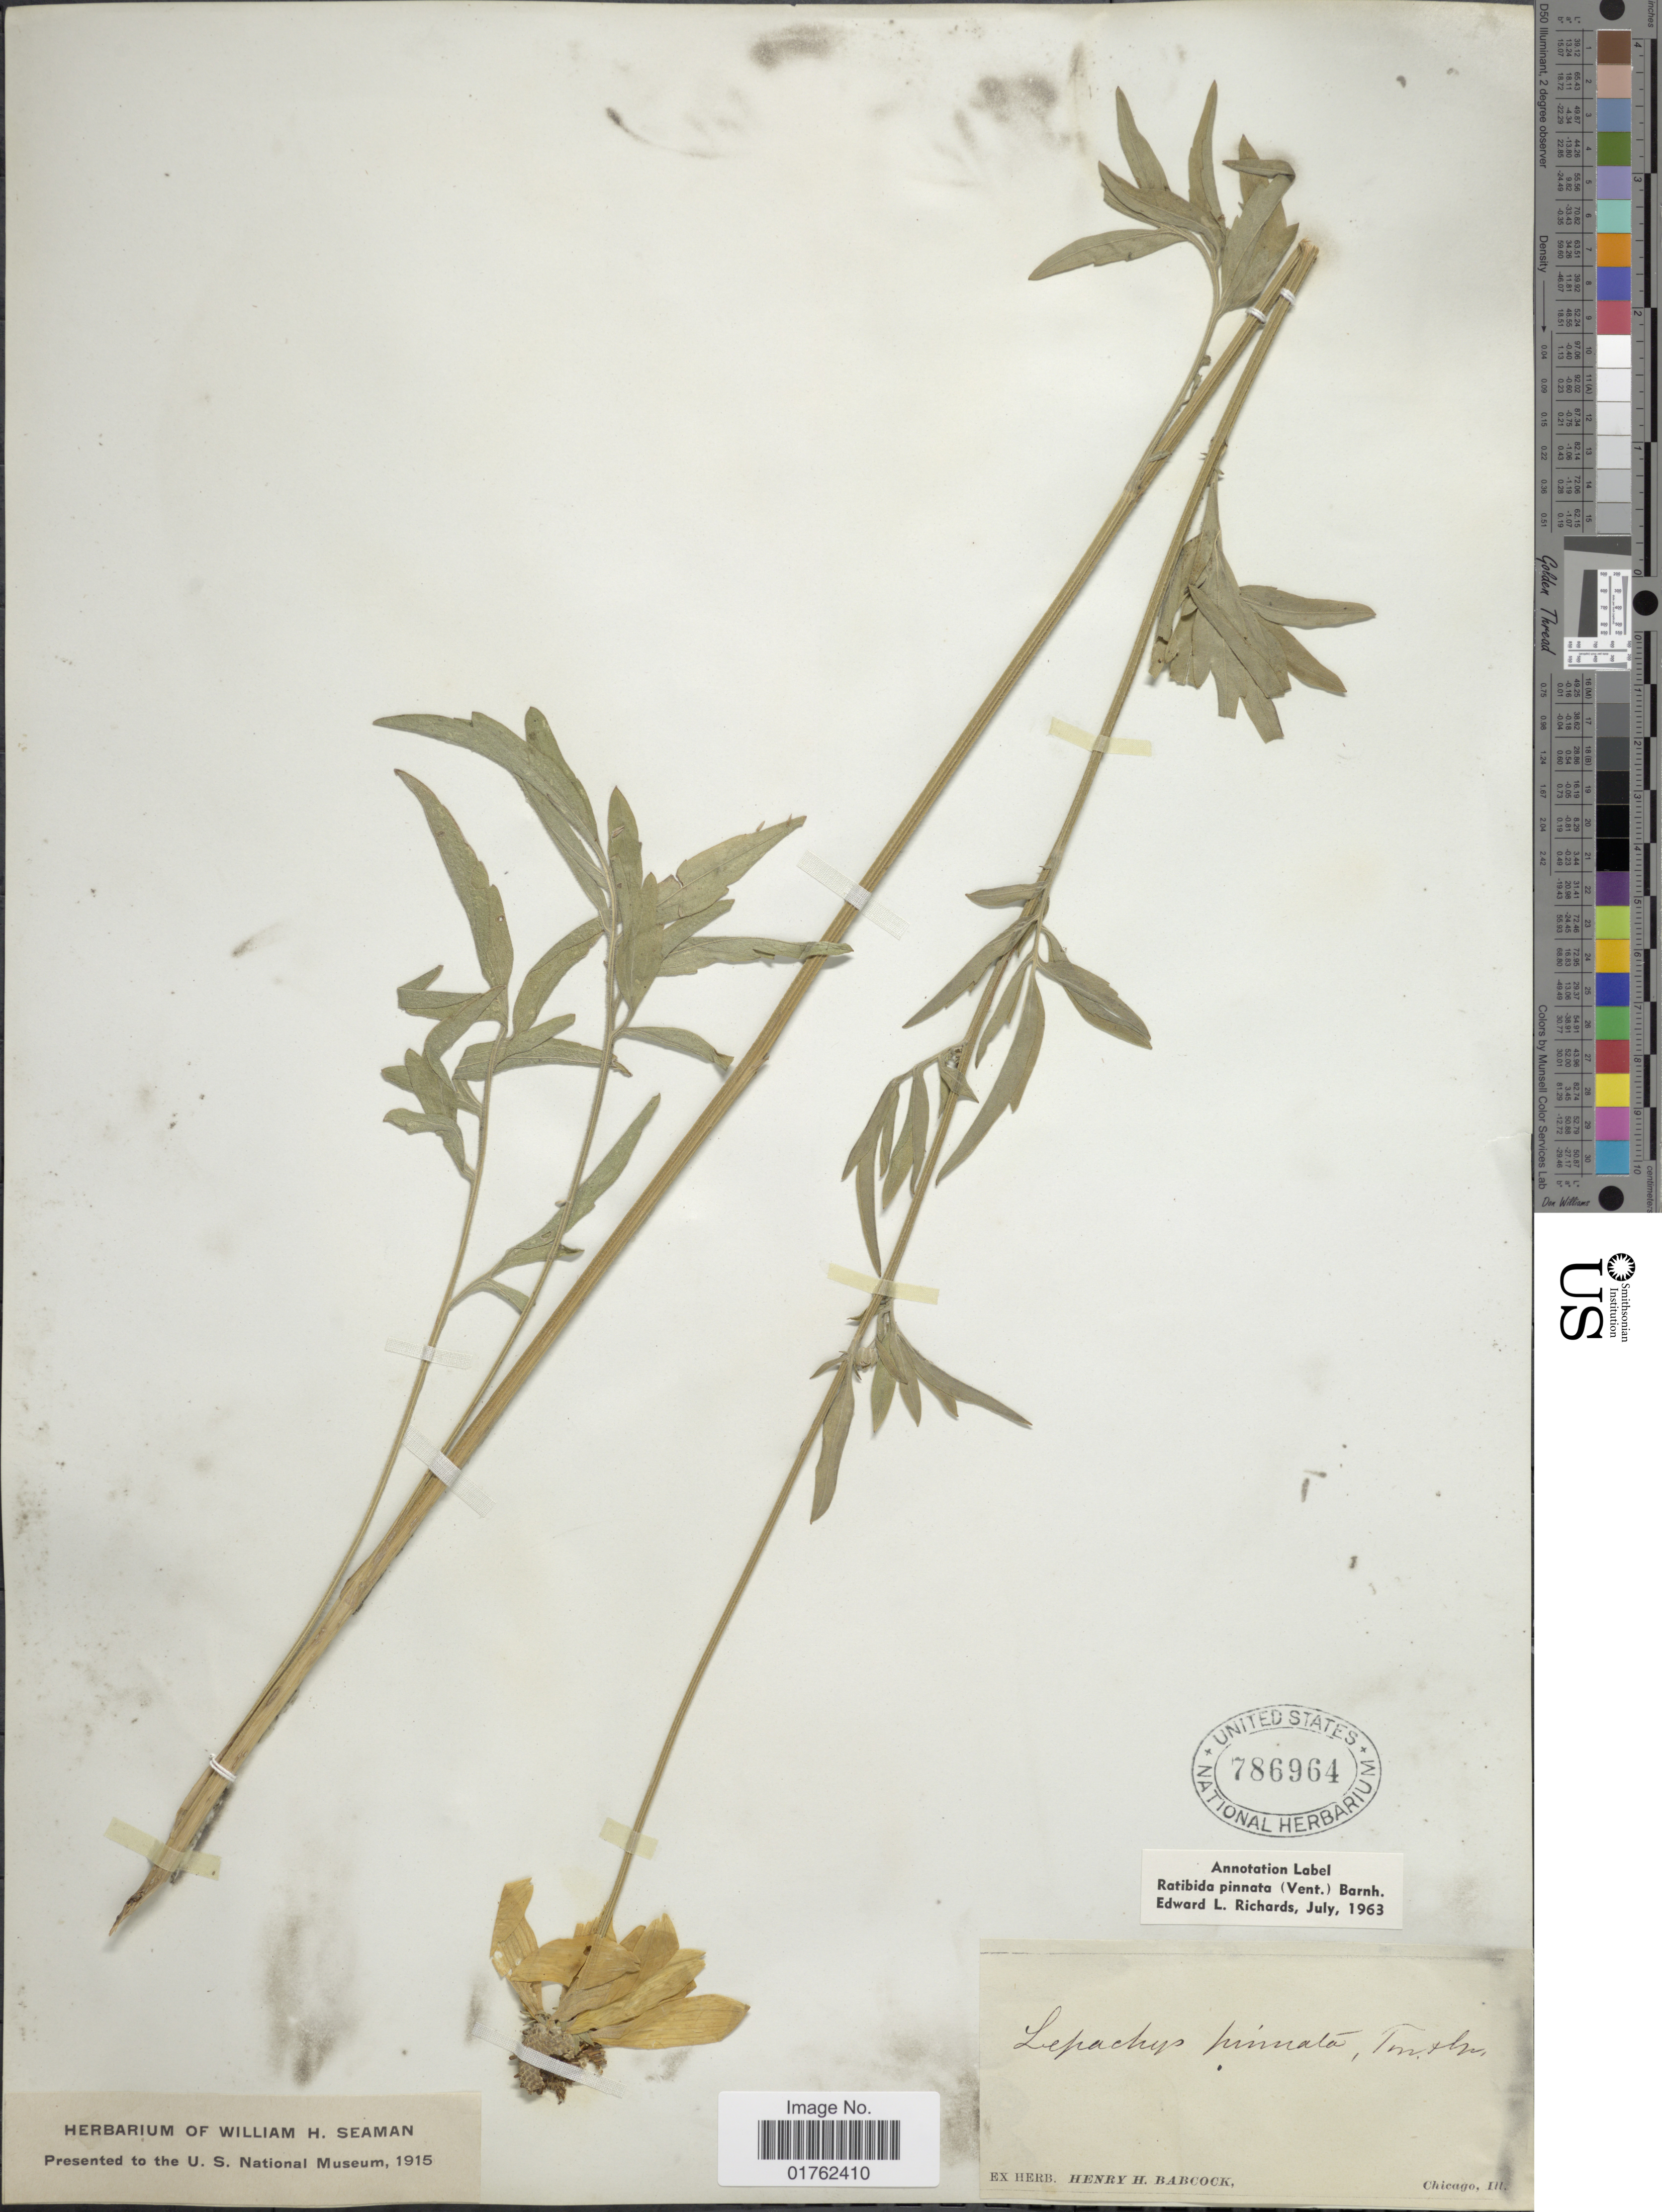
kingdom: Plantae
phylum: Tracheophyta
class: Magnoliopsida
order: Asterales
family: Asteraceae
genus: Ratibida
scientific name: Ratibida pinnata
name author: (Vent.) Barnhart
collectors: H. Babcock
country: United States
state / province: Illinois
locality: Chicago [unsure placement]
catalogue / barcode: US 786964